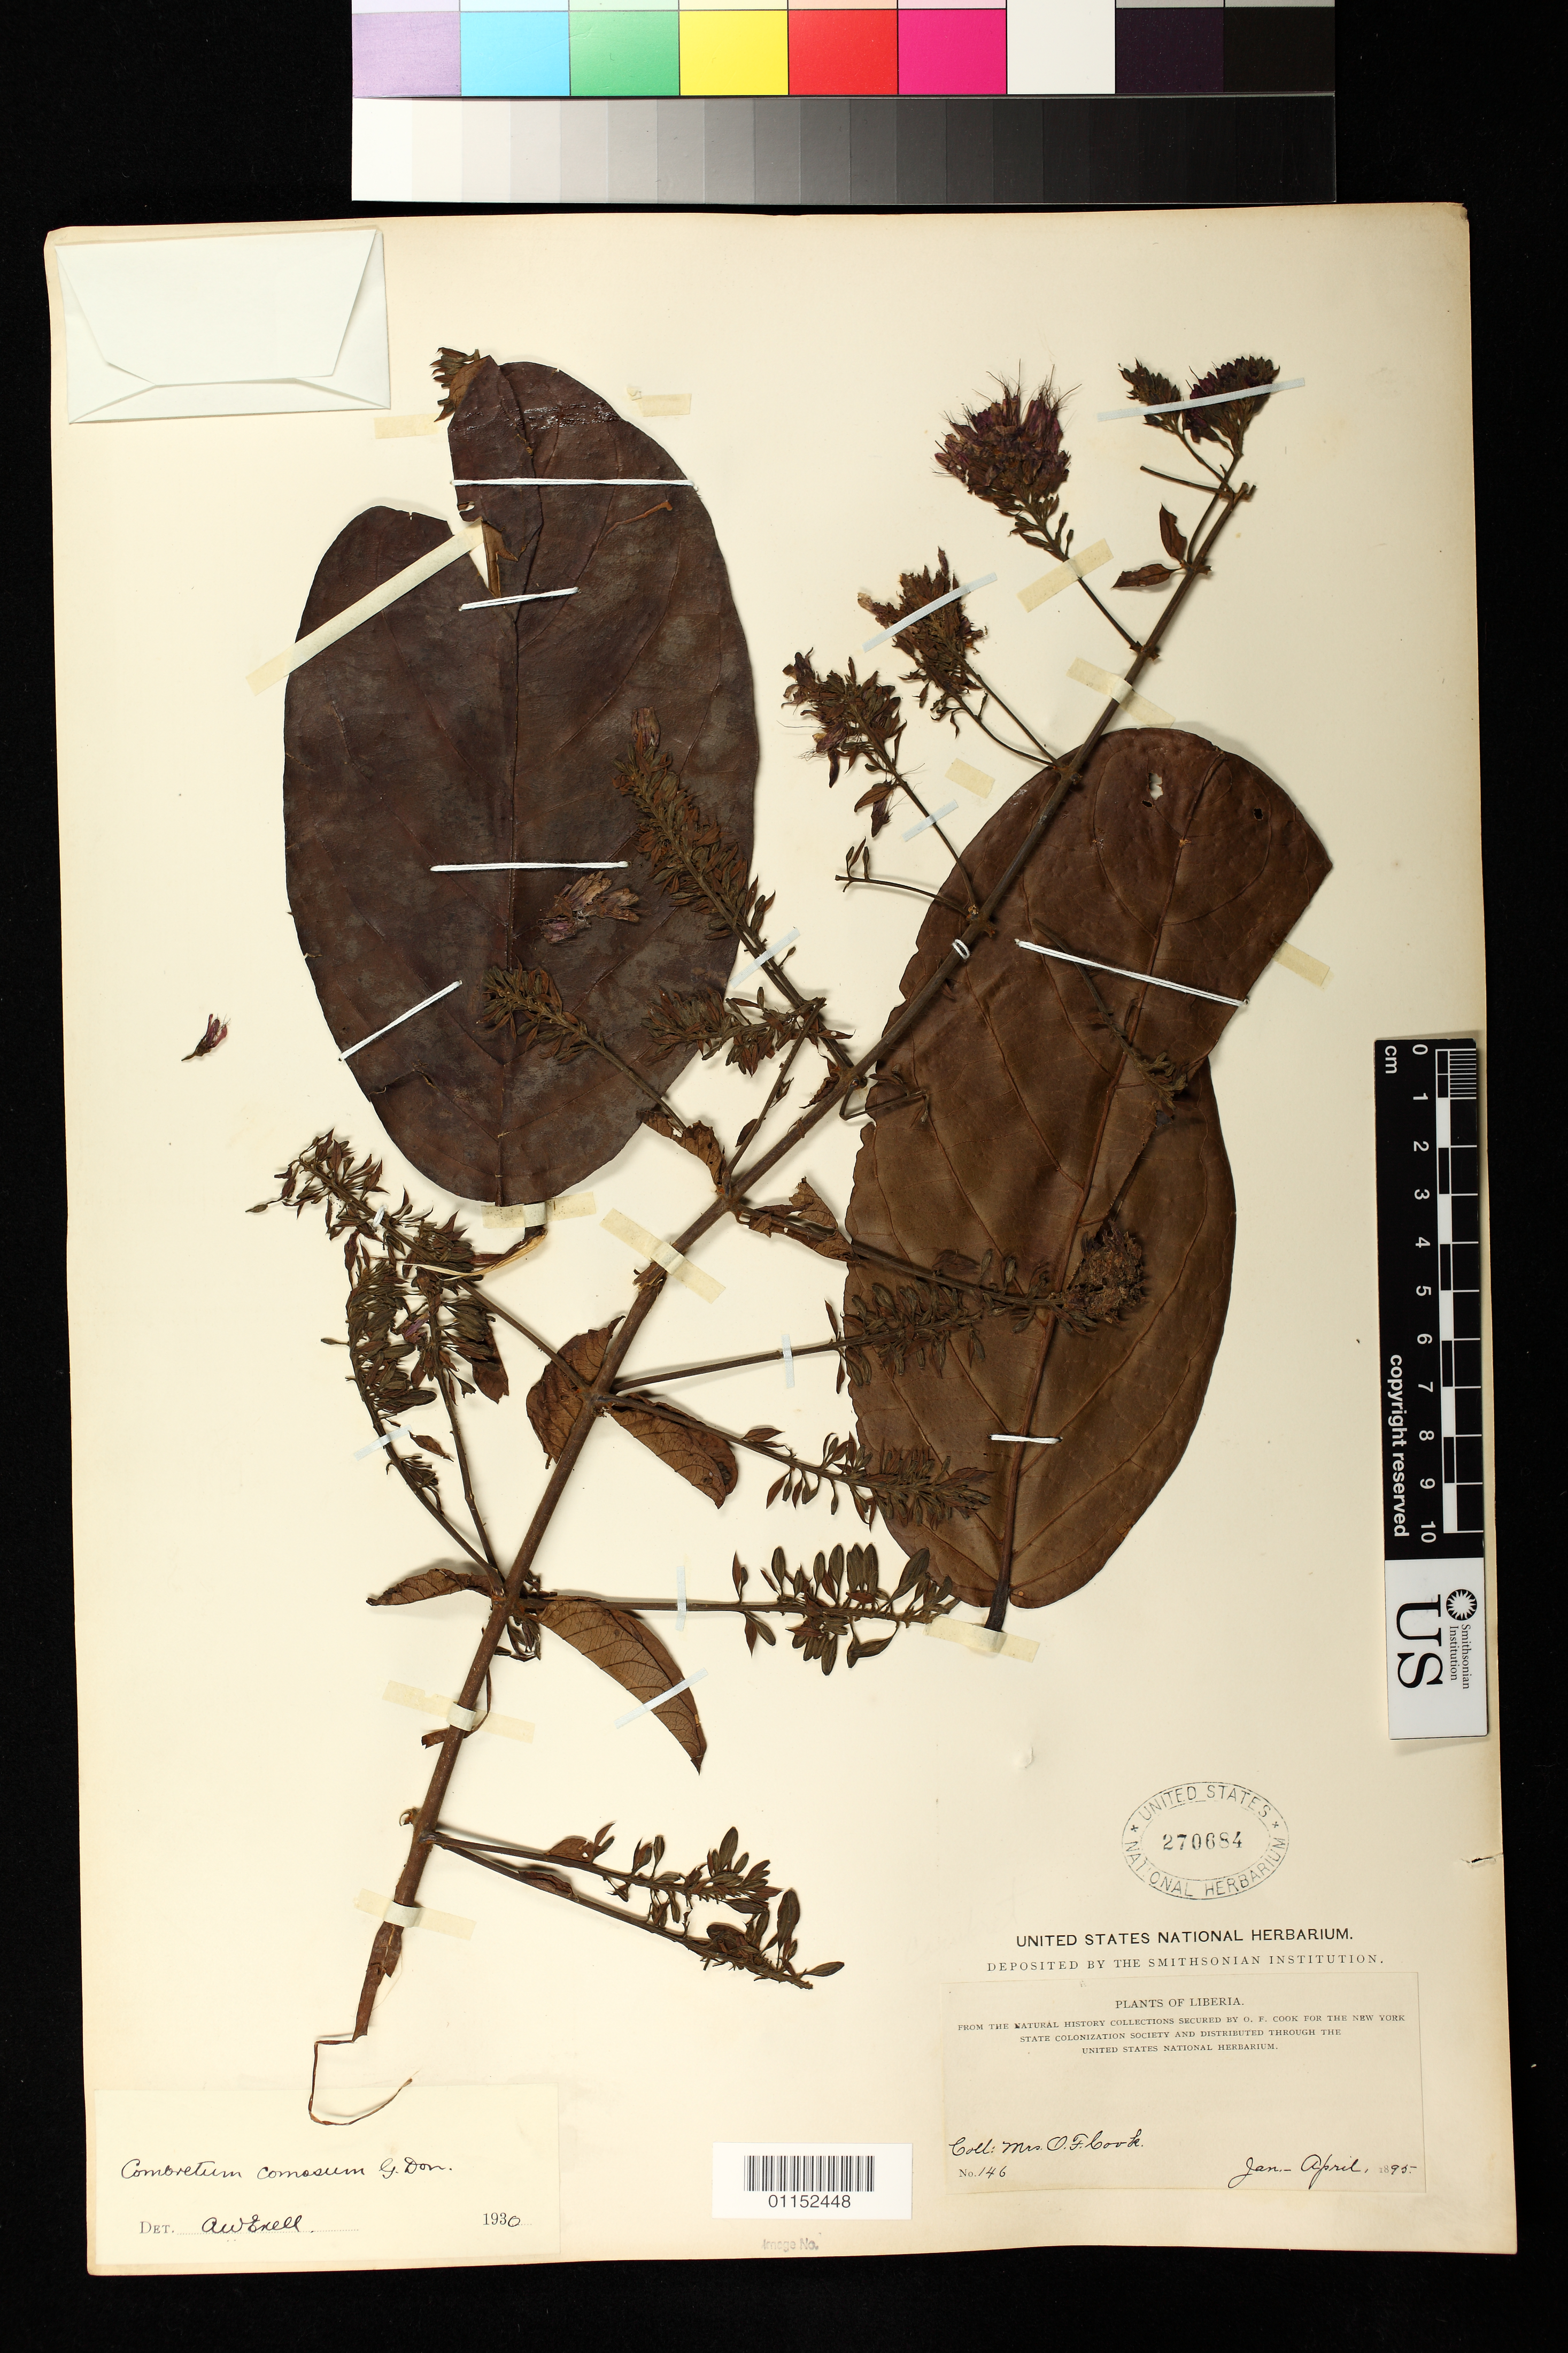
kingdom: Plantae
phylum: Tracheophyta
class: Magnoliopsida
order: Myrtales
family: Combretaceae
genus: Combretum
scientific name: Combretum comosum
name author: G. Don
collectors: Alice C. Cook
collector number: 146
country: Liberia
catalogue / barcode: US 270684